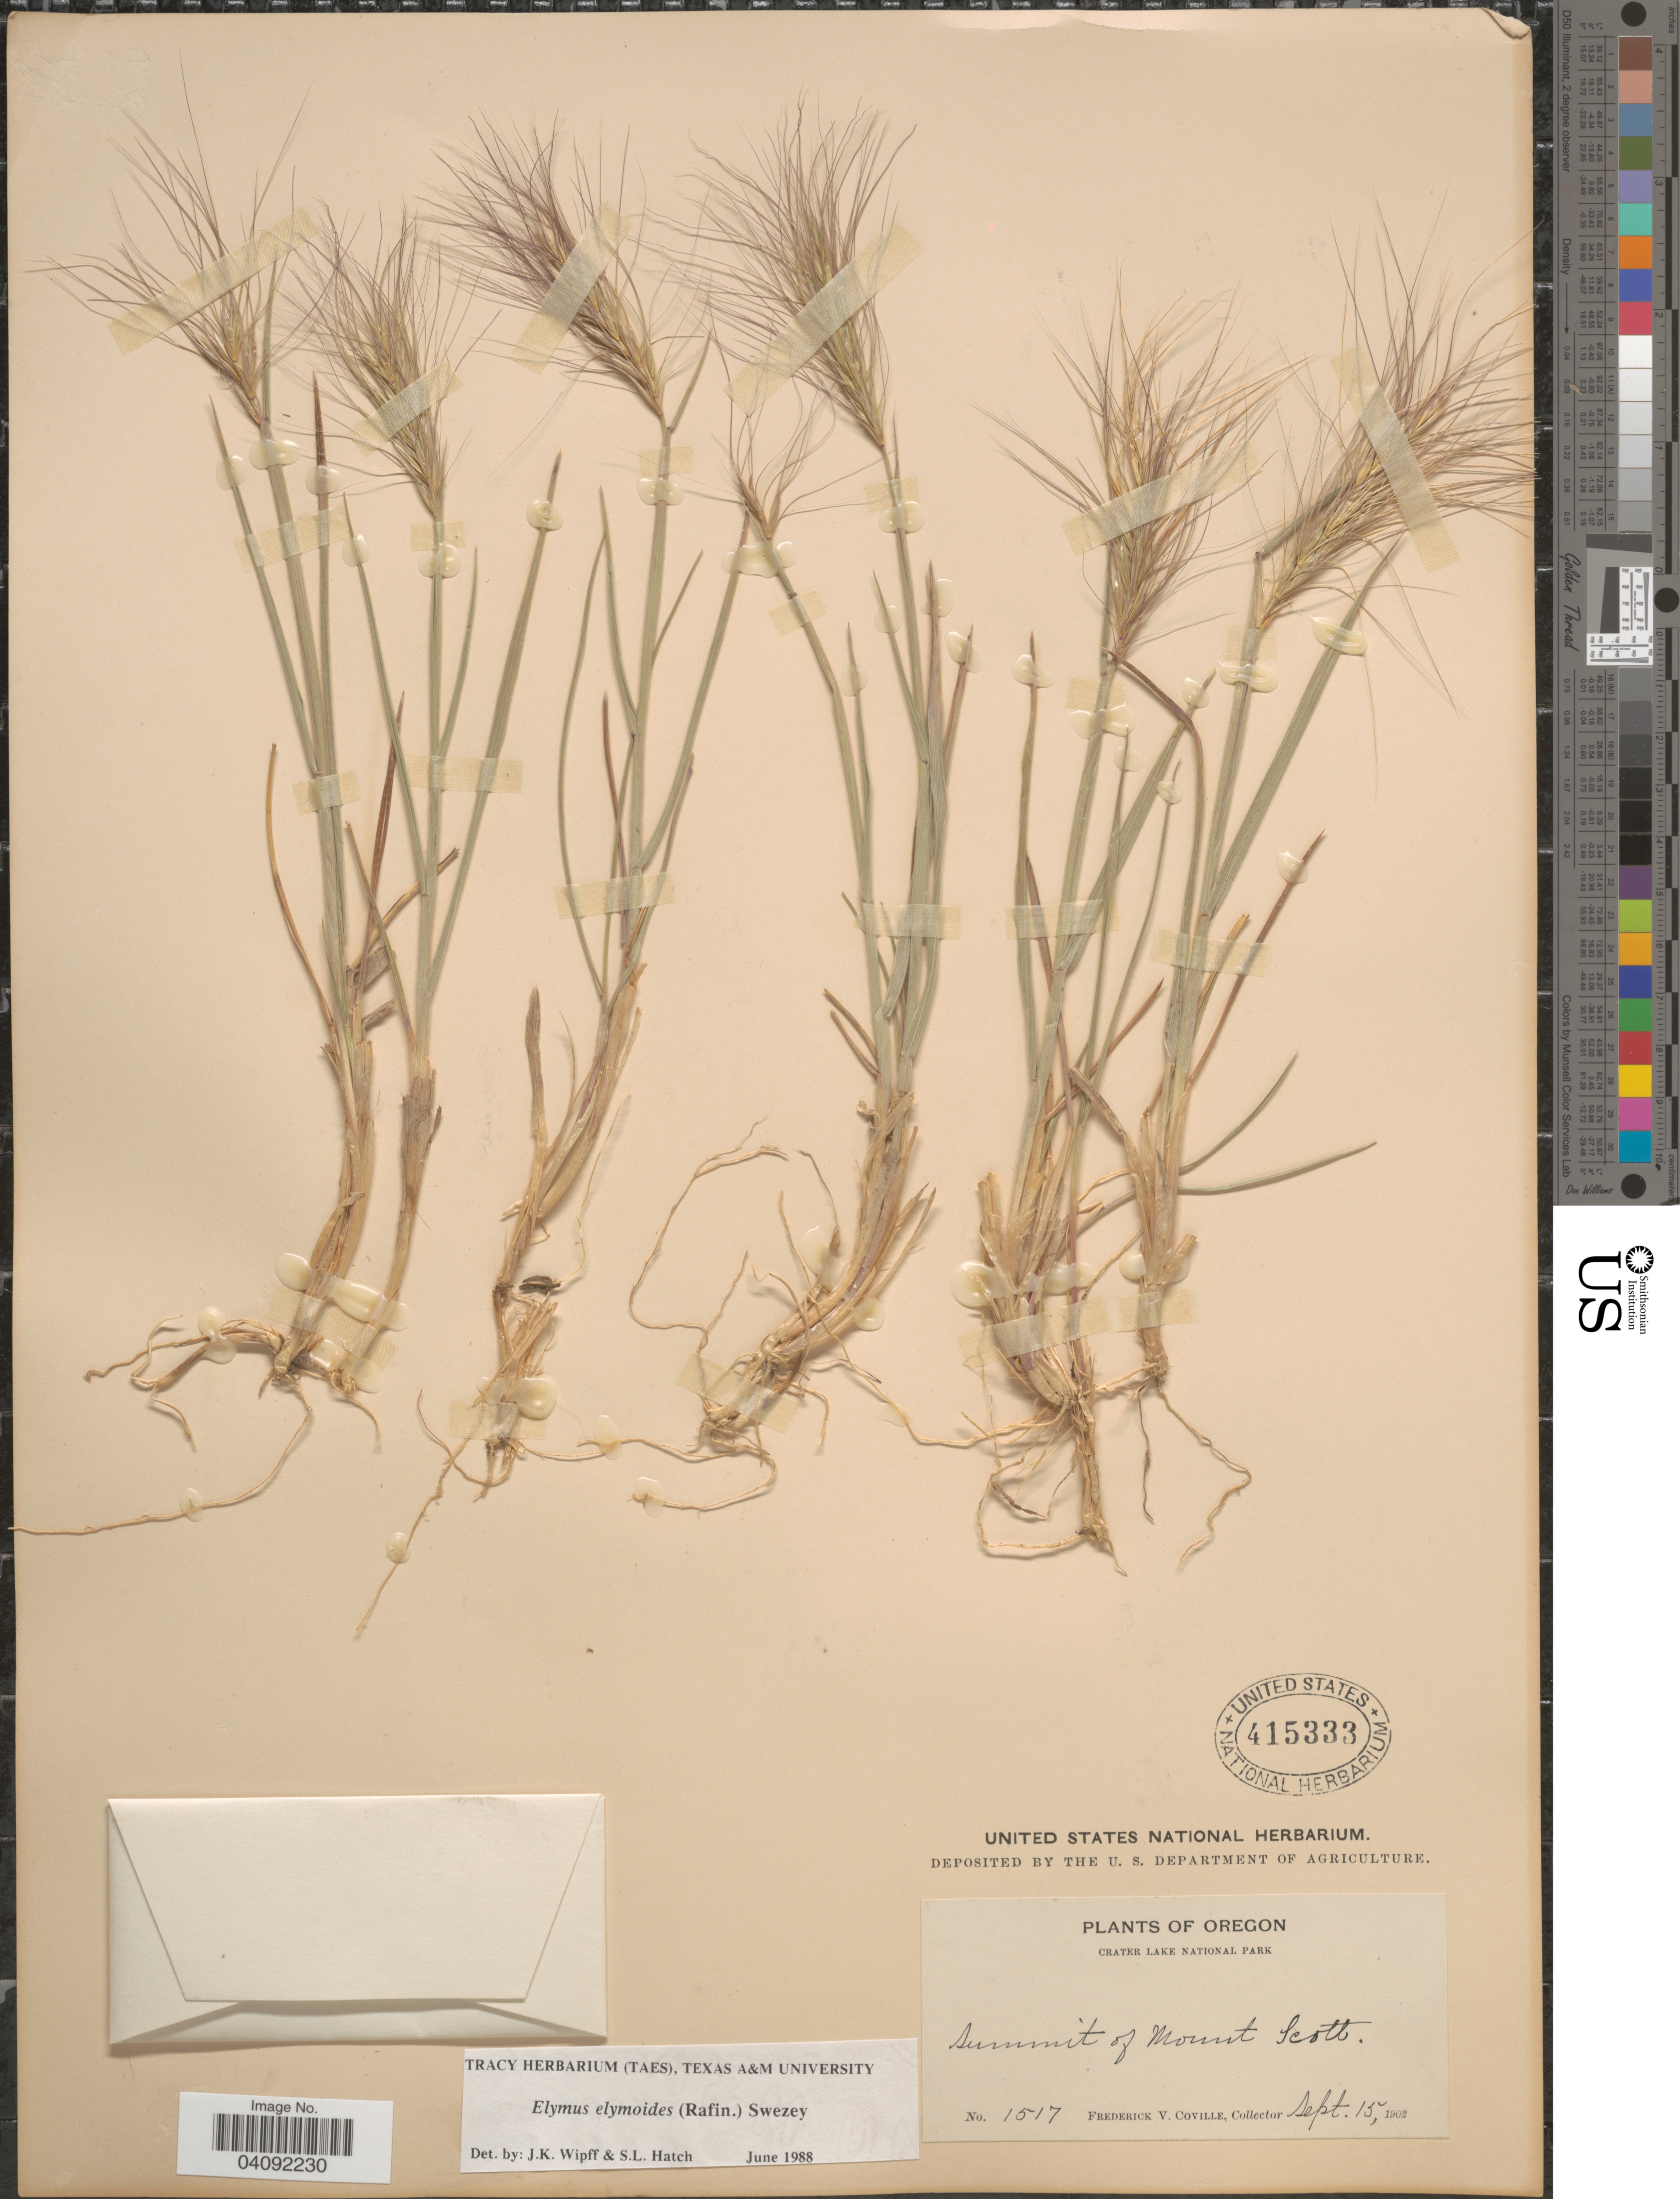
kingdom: Plantae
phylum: Tracheophyta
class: Liliopsida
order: Poales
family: Poaceae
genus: Elymus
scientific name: Elymus elymoides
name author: (Raf.) Swezey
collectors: F. V. Coville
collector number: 1517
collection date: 1902-09-15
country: United States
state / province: Oregon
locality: Crater Lake National Park. Summit of Mount Scott.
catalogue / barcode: US 415333